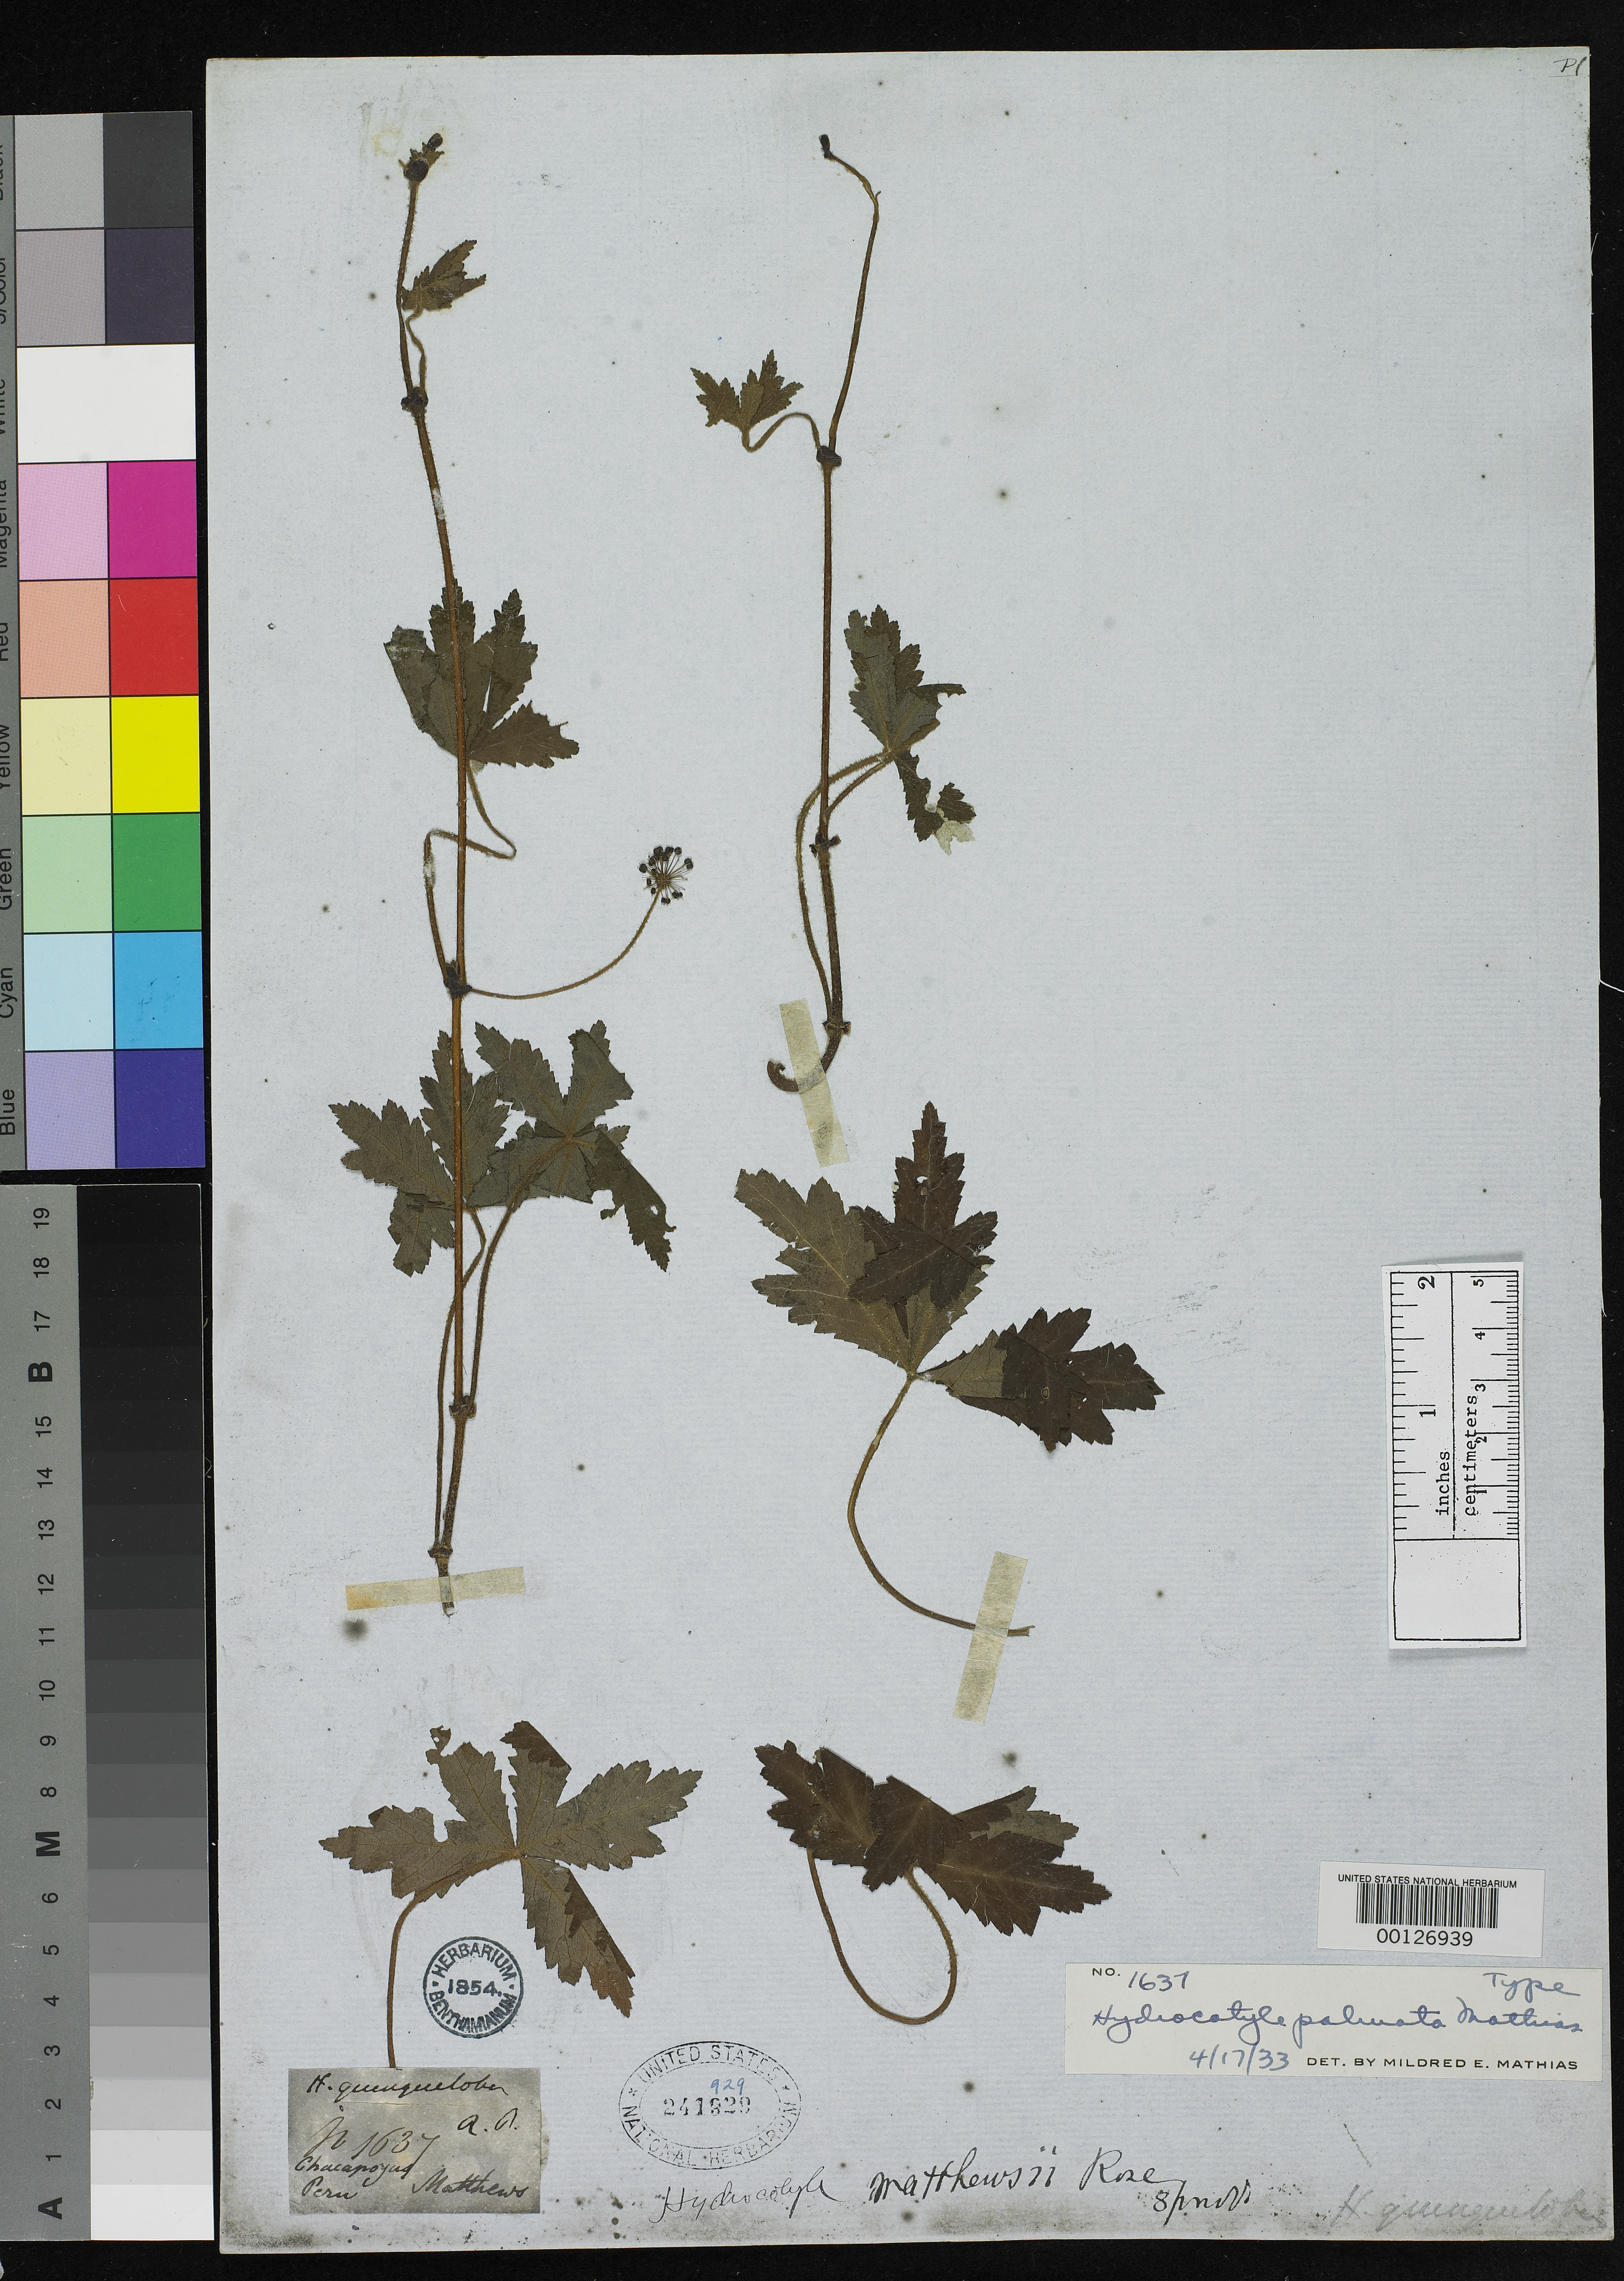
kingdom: Plantae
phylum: Tracheophyta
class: Magnoliopsida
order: Apiales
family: Araliaceae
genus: Hydrocotyle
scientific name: Hydrocotyle palmata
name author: Mathias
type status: Holotype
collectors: A. Mathews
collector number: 1637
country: Peru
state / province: Amazonas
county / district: Chachapoyas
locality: Chachapoyas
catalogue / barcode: US 241929